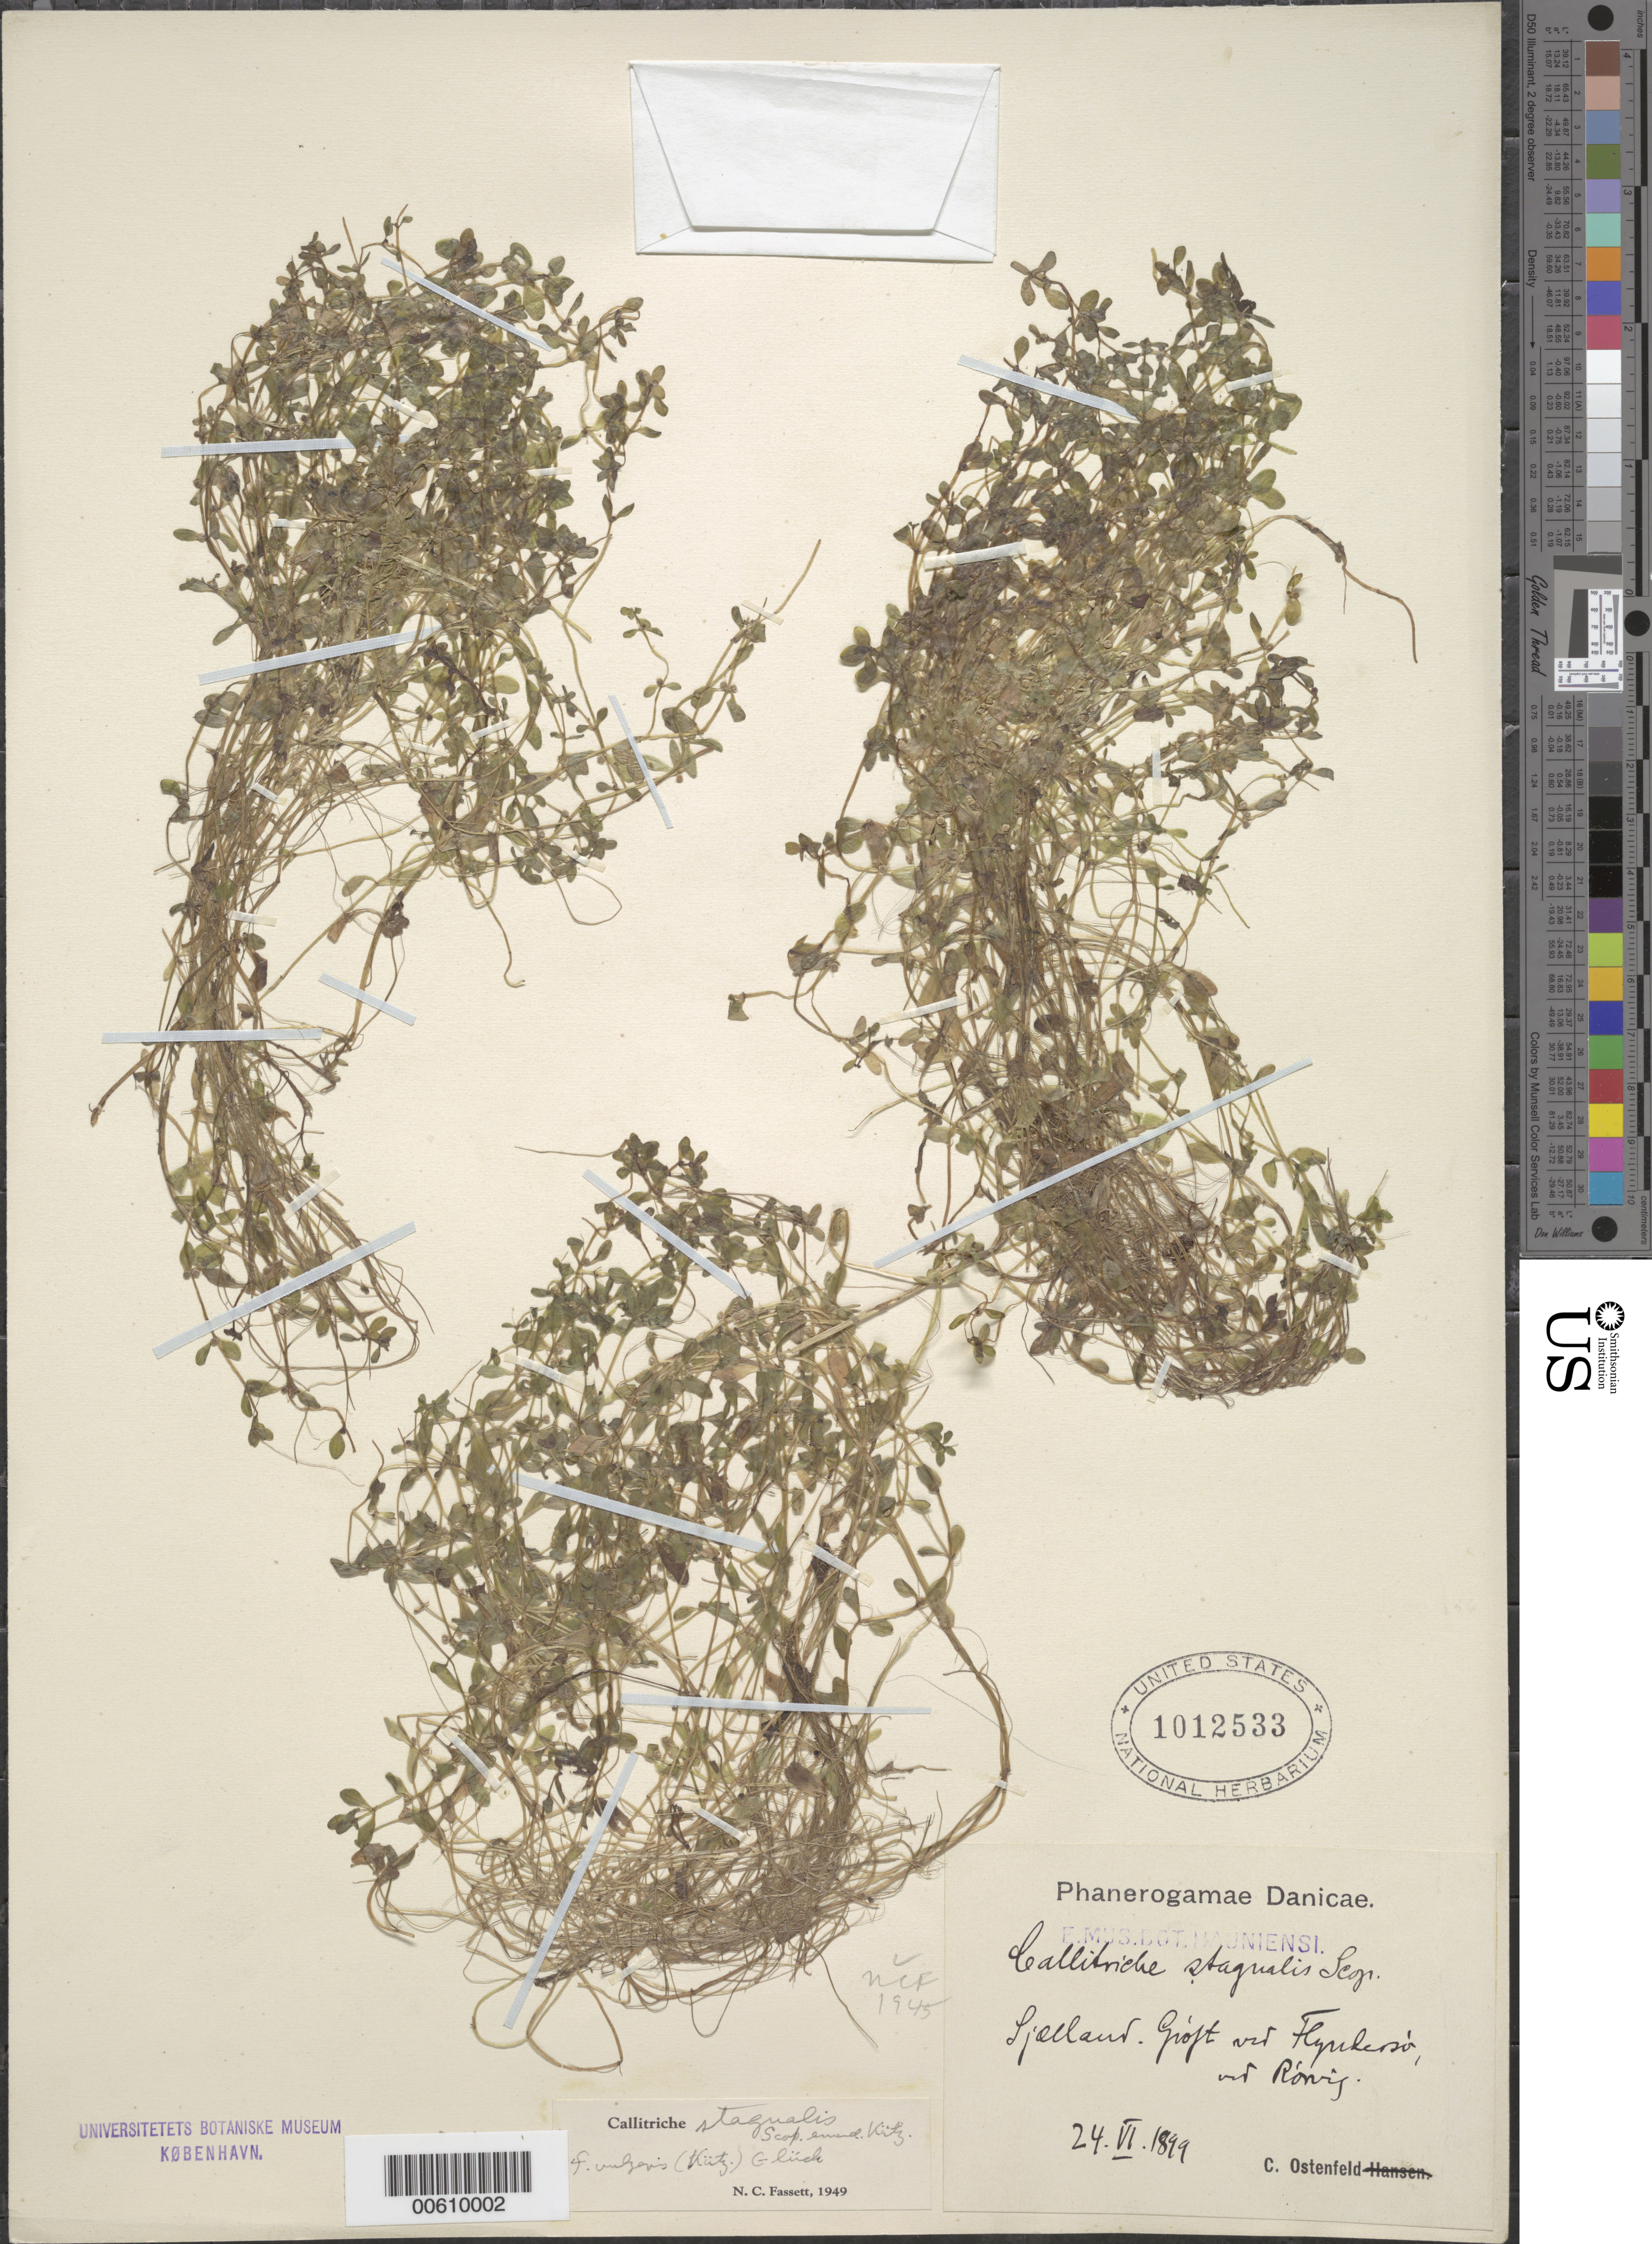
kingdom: Plantae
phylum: Tracheophyta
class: Magnoliopsida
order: Lamiales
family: Plantaginaceae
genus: Callitriche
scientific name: Callitriche stagnalis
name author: Scop.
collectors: C. E. H. Ostenfeld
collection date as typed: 24 Jun 1899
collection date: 1899-06-24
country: Denmark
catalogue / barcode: US 1012533